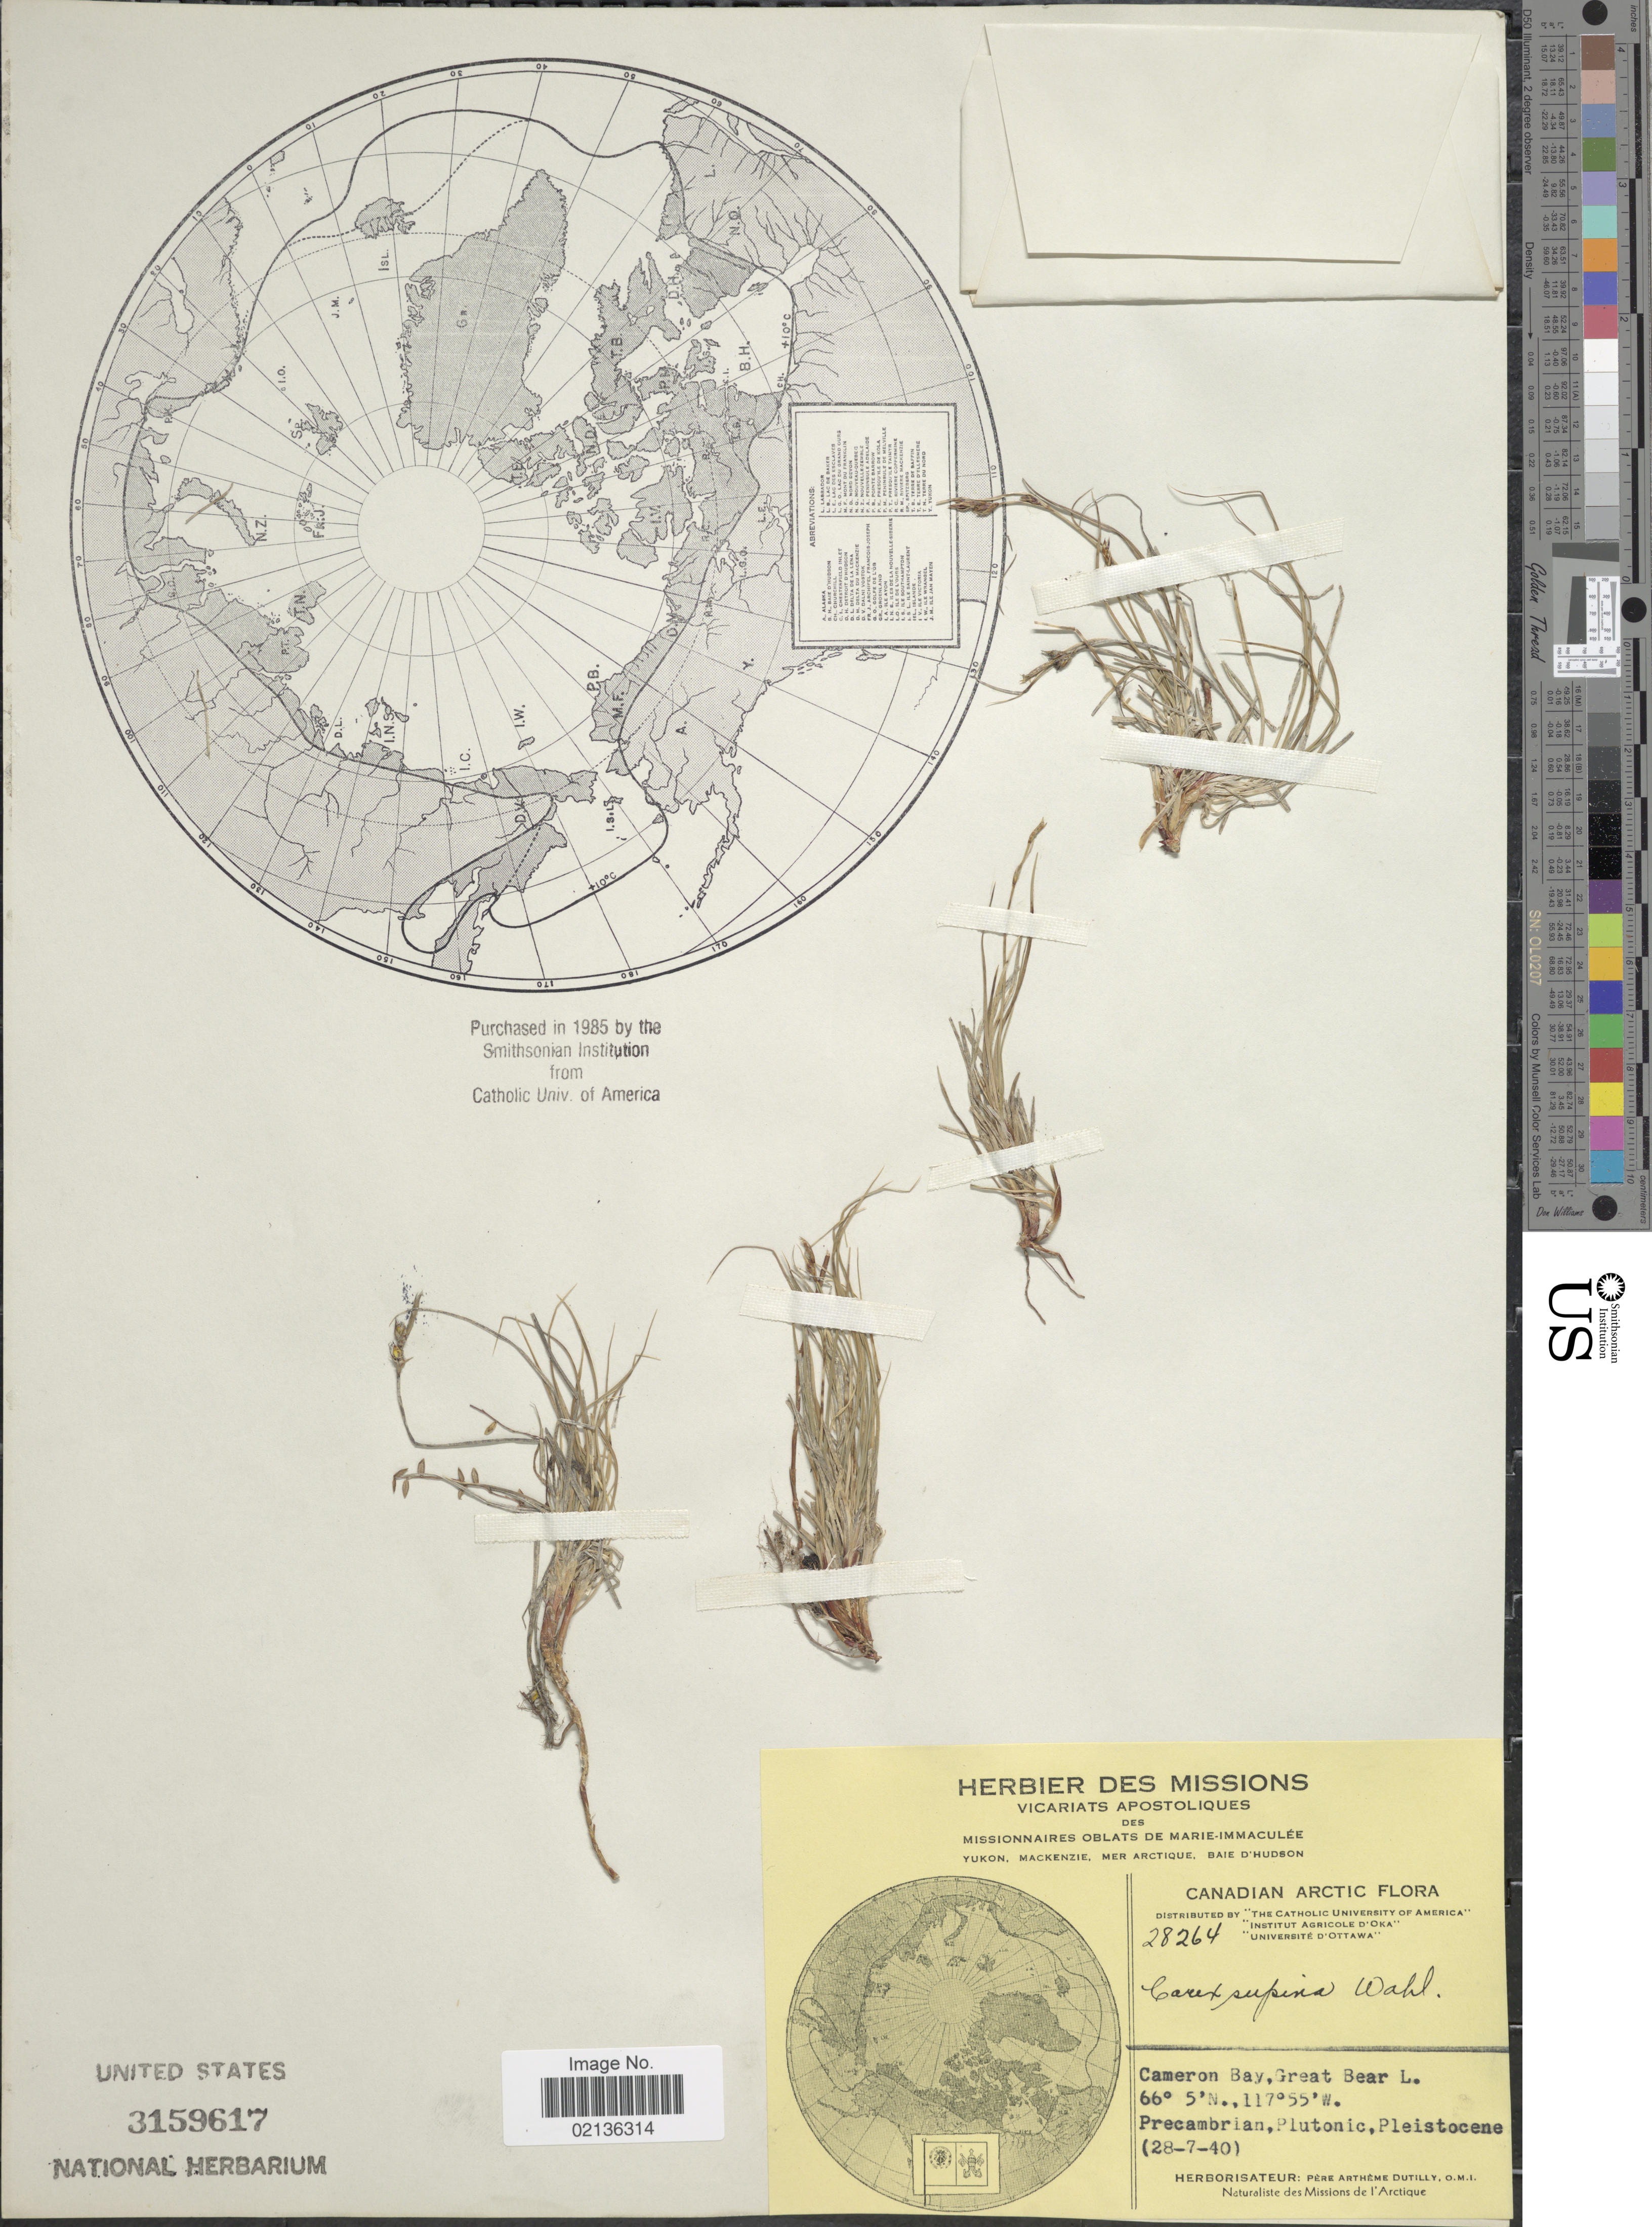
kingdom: Plantae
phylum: Tracheophyta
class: Liliopsida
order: Poales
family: Cyperaceae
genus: Carex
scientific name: Carex supina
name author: Willd. ex Wahlenb.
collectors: A. Dutilly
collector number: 28264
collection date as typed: Transcribed d/m/y: 28/7/40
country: Canada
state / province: Northwest Territories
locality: Canadian Arctic, Cameron Bay, Great Bear L.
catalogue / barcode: US 3159617